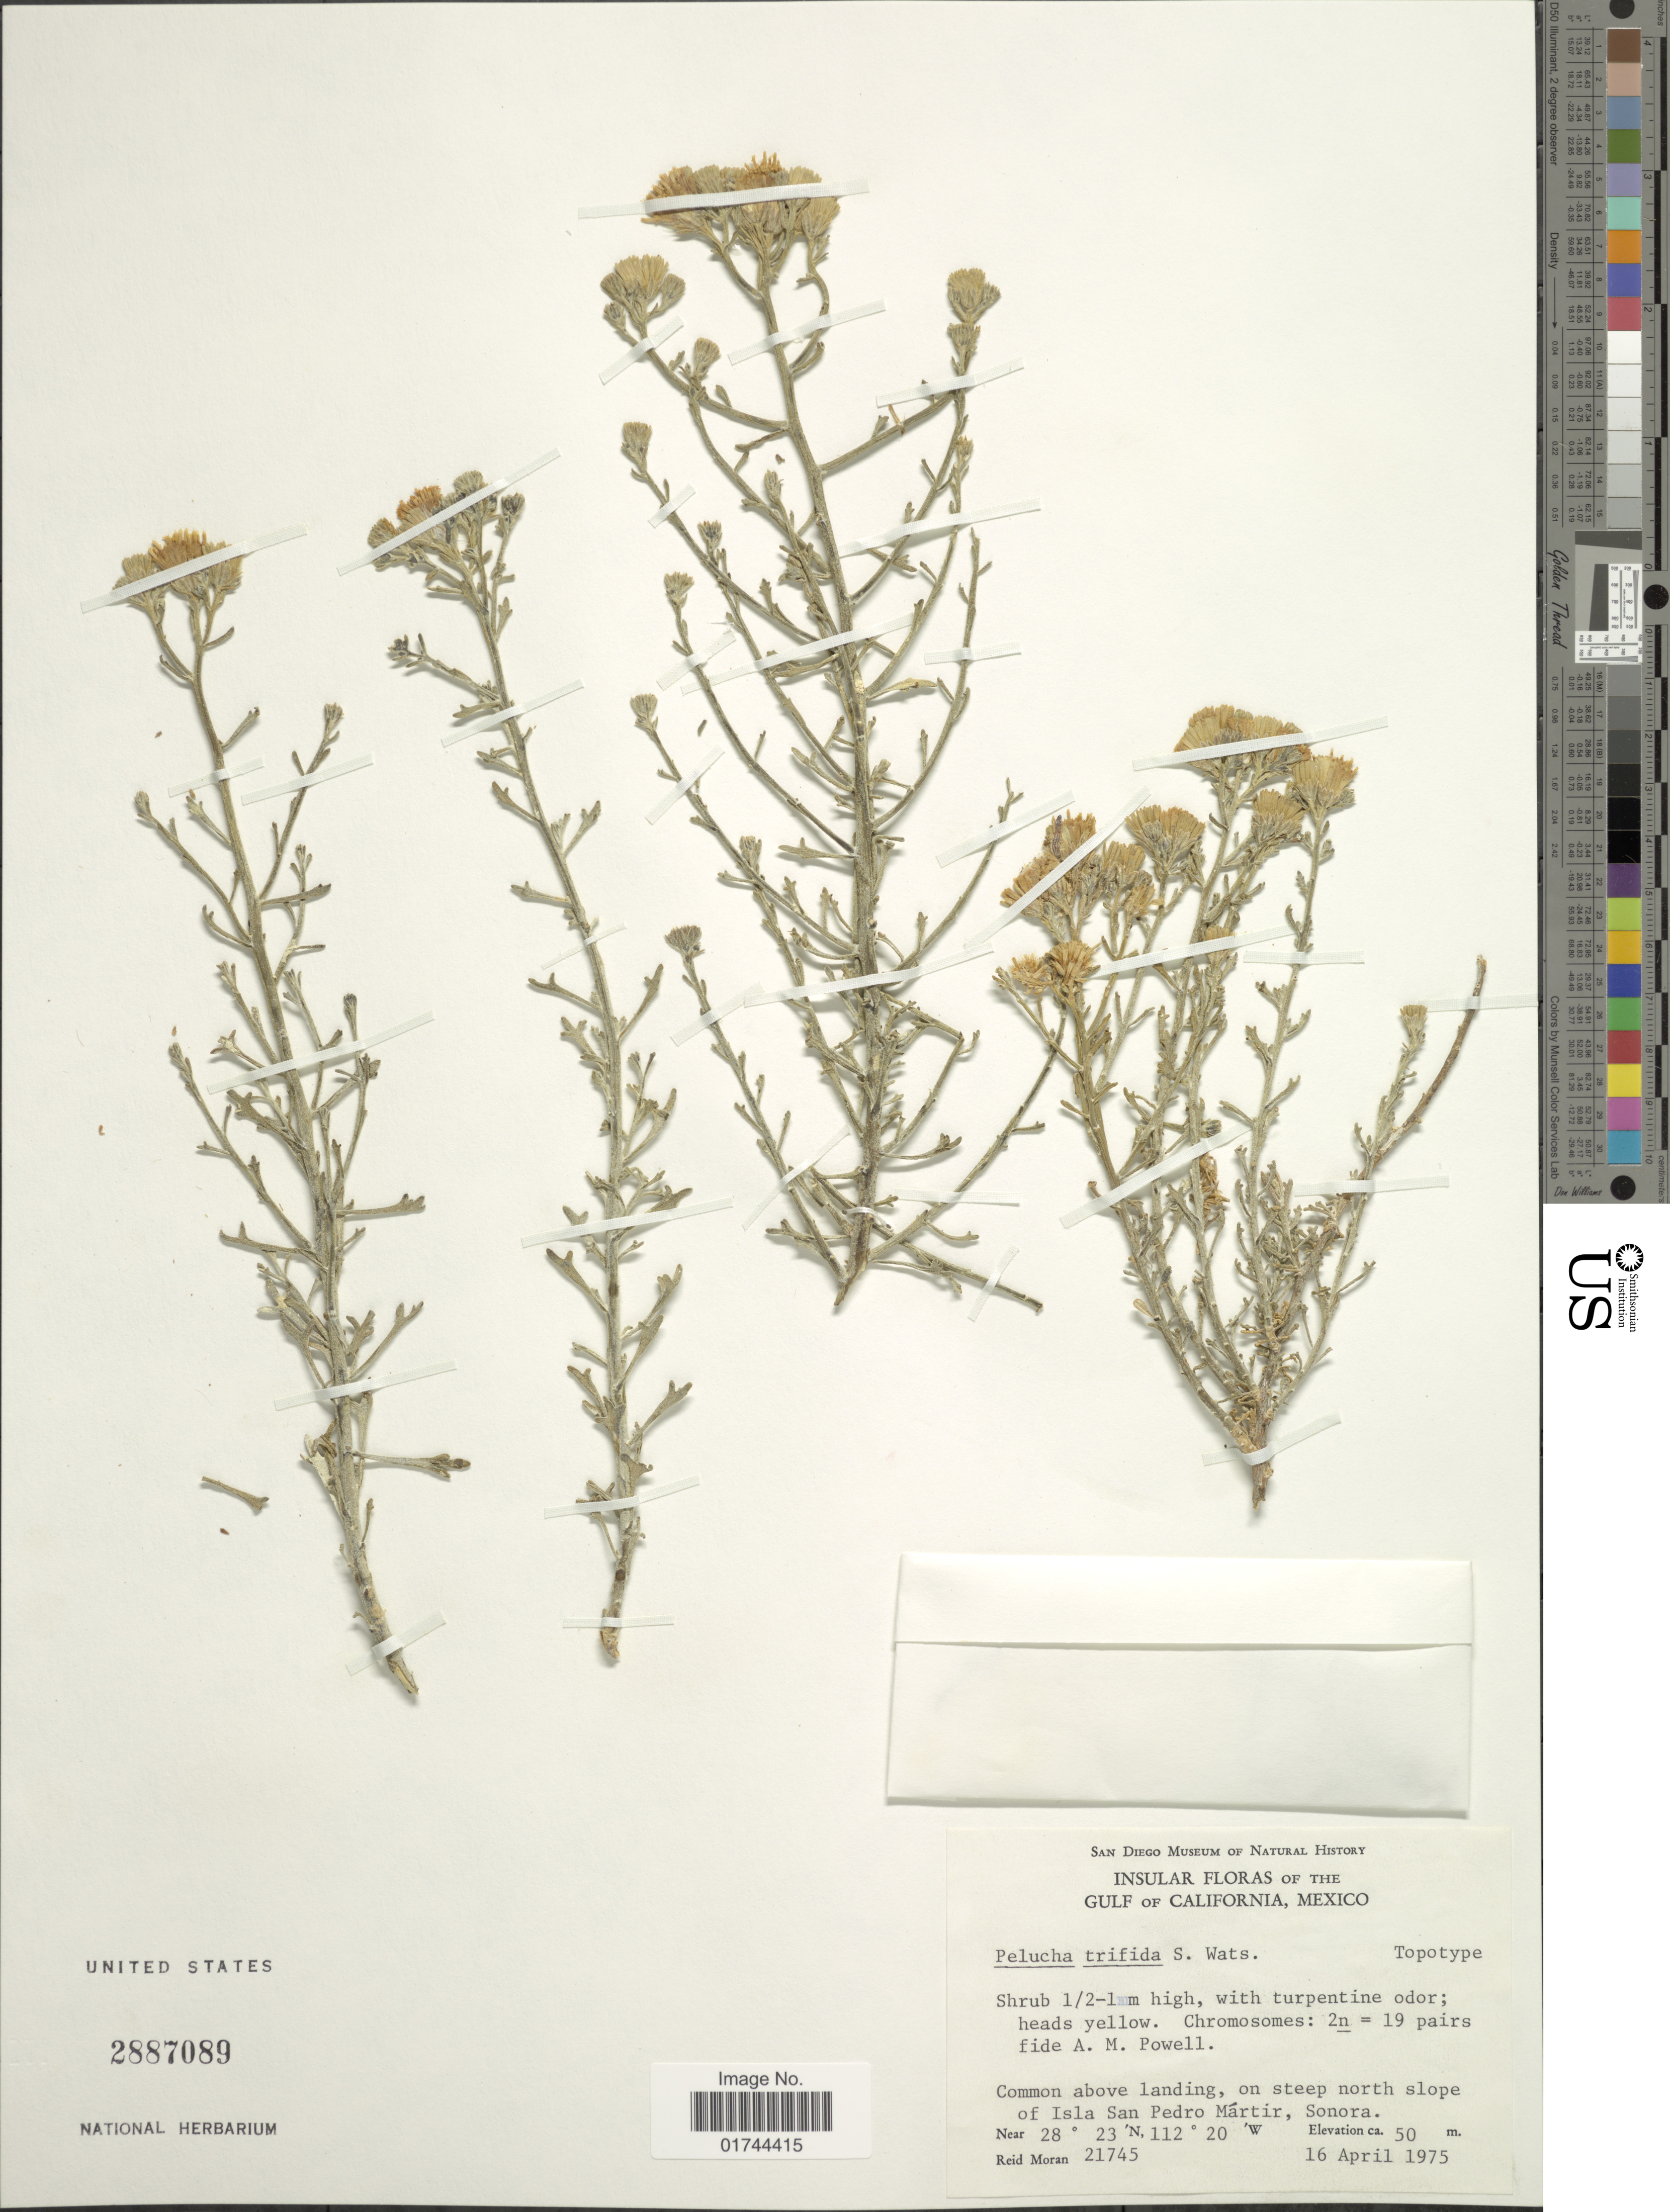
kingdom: Plantae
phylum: Tracheophyta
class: Magnoliopsida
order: Asterales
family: Asteraceae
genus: Pelucha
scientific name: Pelucha trifida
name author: S. Watson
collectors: R. V. Moran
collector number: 21745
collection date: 1975-04-16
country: Mexico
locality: Gulf of California, on steep north slope of Isla San Pedro Martir, Sonora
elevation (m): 50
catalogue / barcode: US 2887089